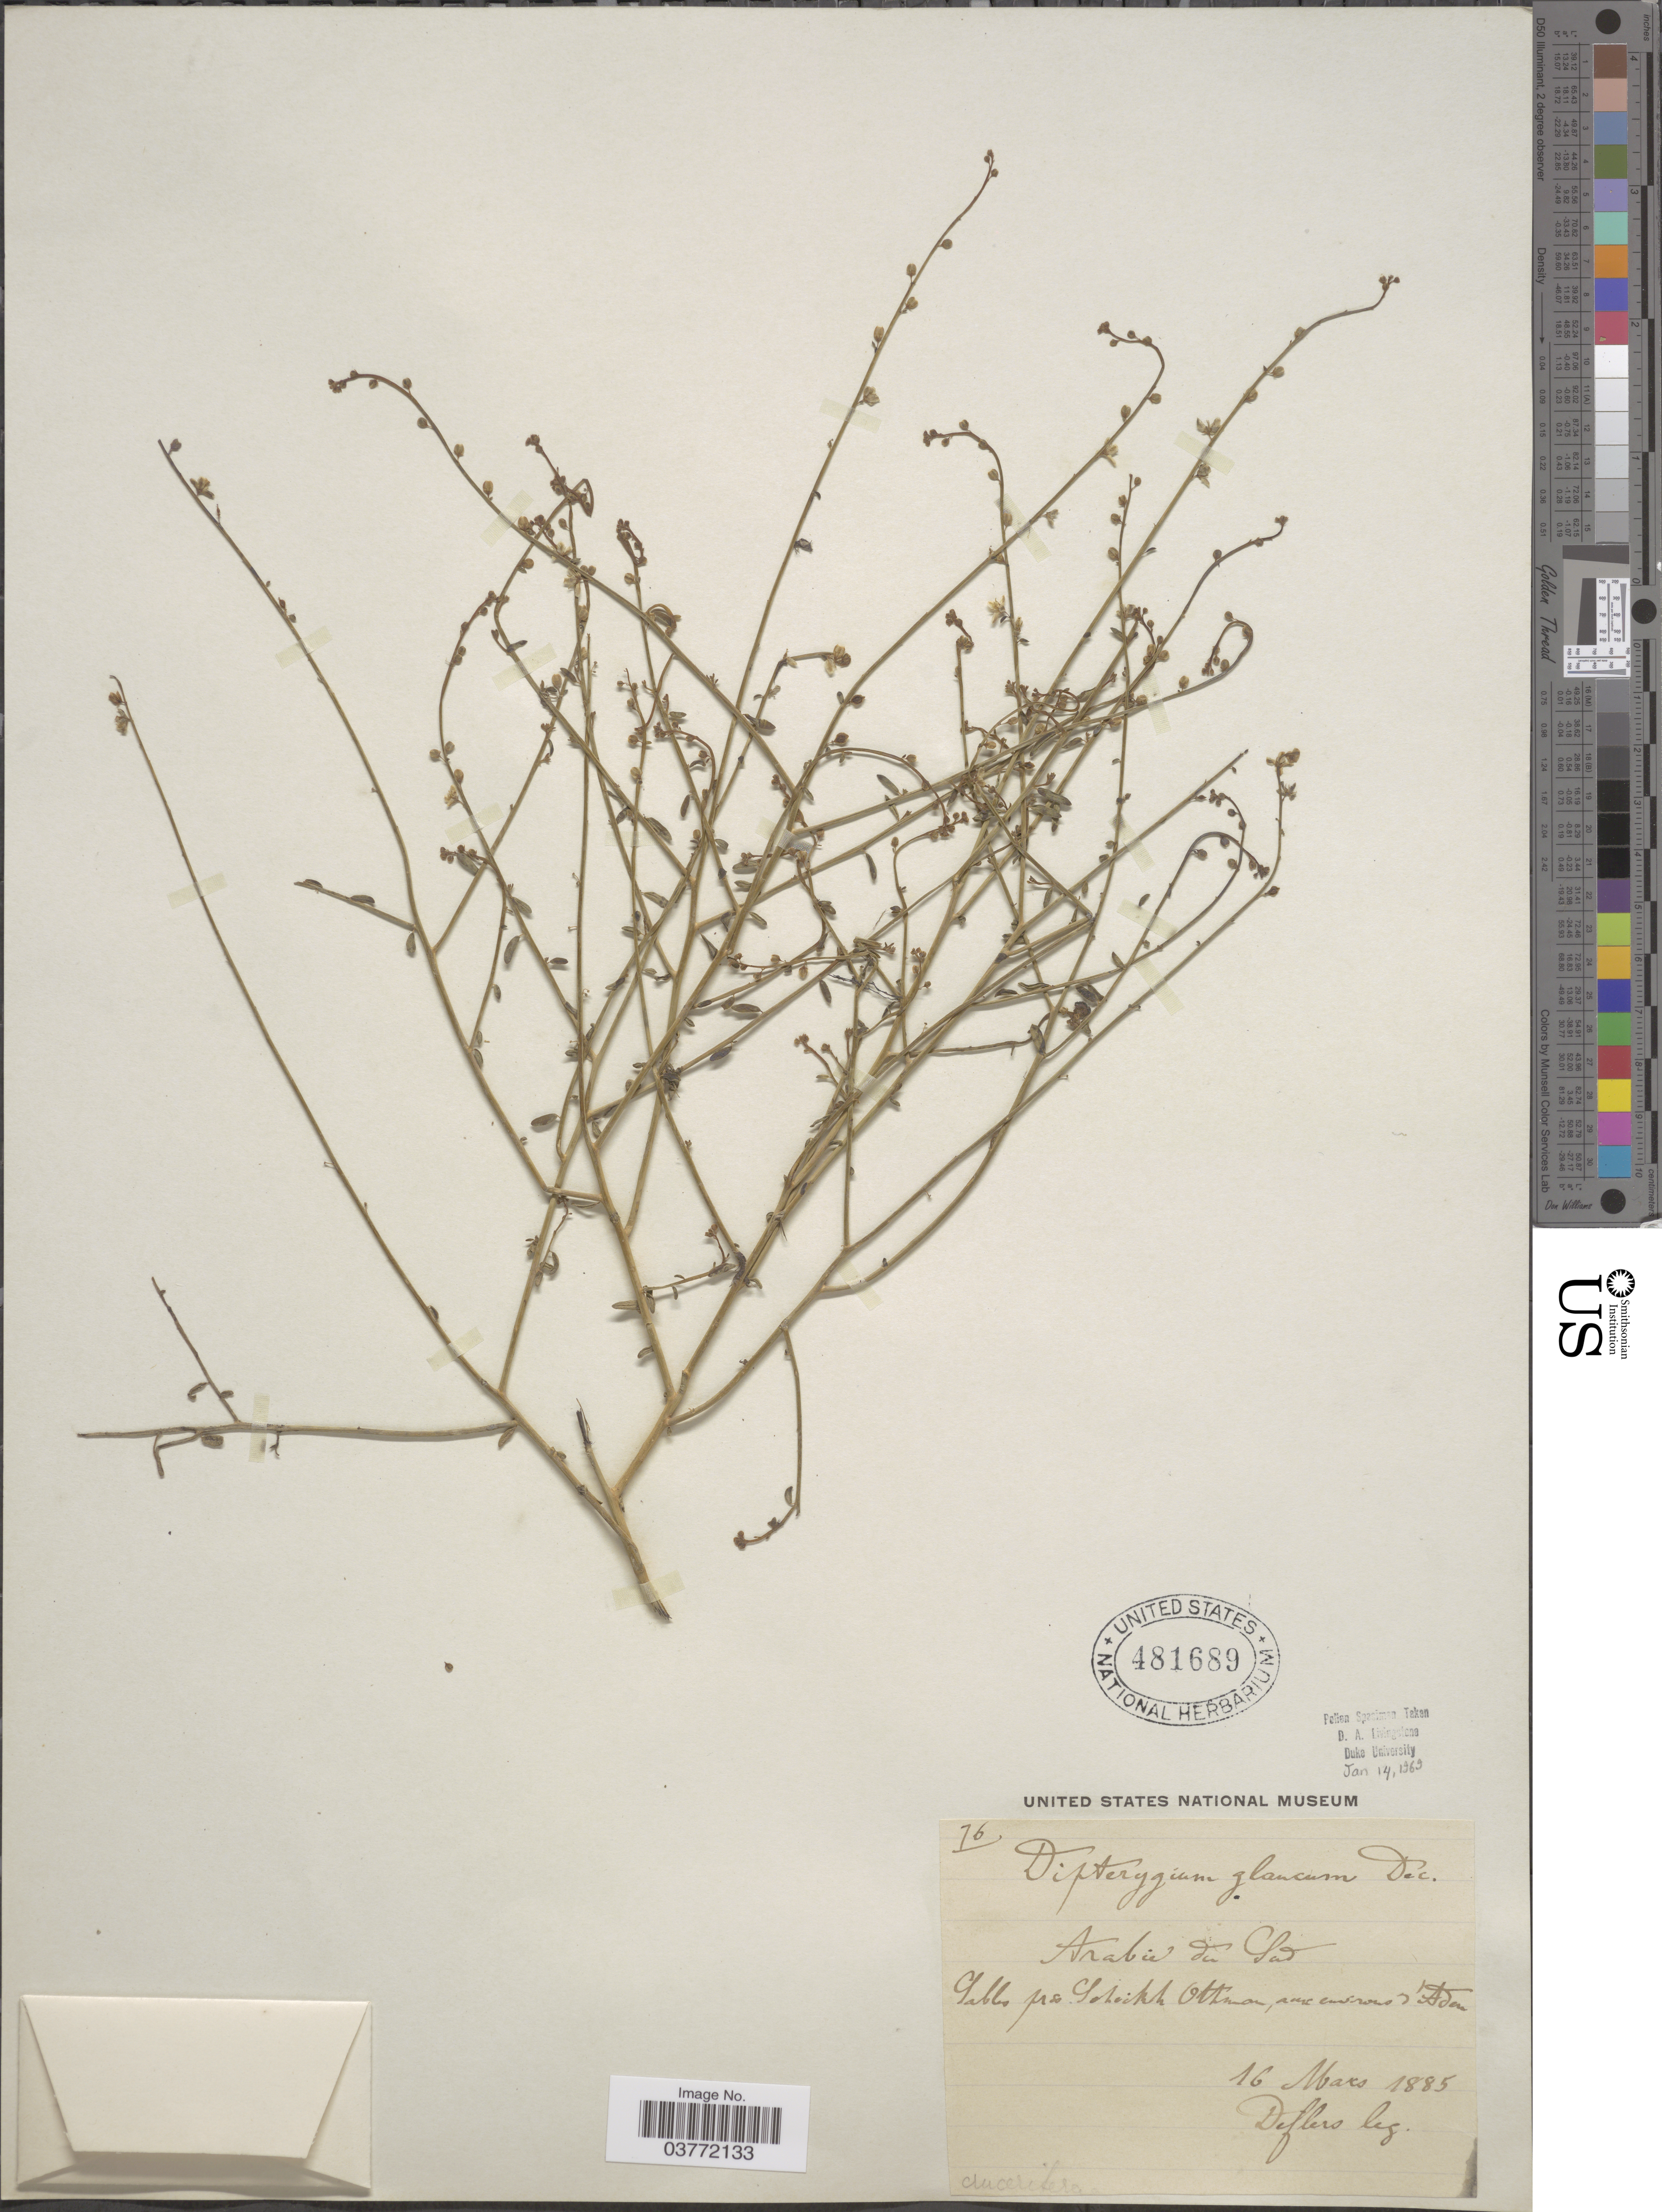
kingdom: Plantae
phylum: Tracheophyta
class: Magnoliopsida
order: Brassicales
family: Cleomaceae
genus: Dipterygium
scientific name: Dipterygium glaucum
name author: Decne.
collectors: -. Deflers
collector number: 76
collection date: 1885-03-16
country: Yemen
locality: Arabie du Su. Sables pres Scheikh Ottman, aux environs d'Aden.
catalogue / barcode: US 481689